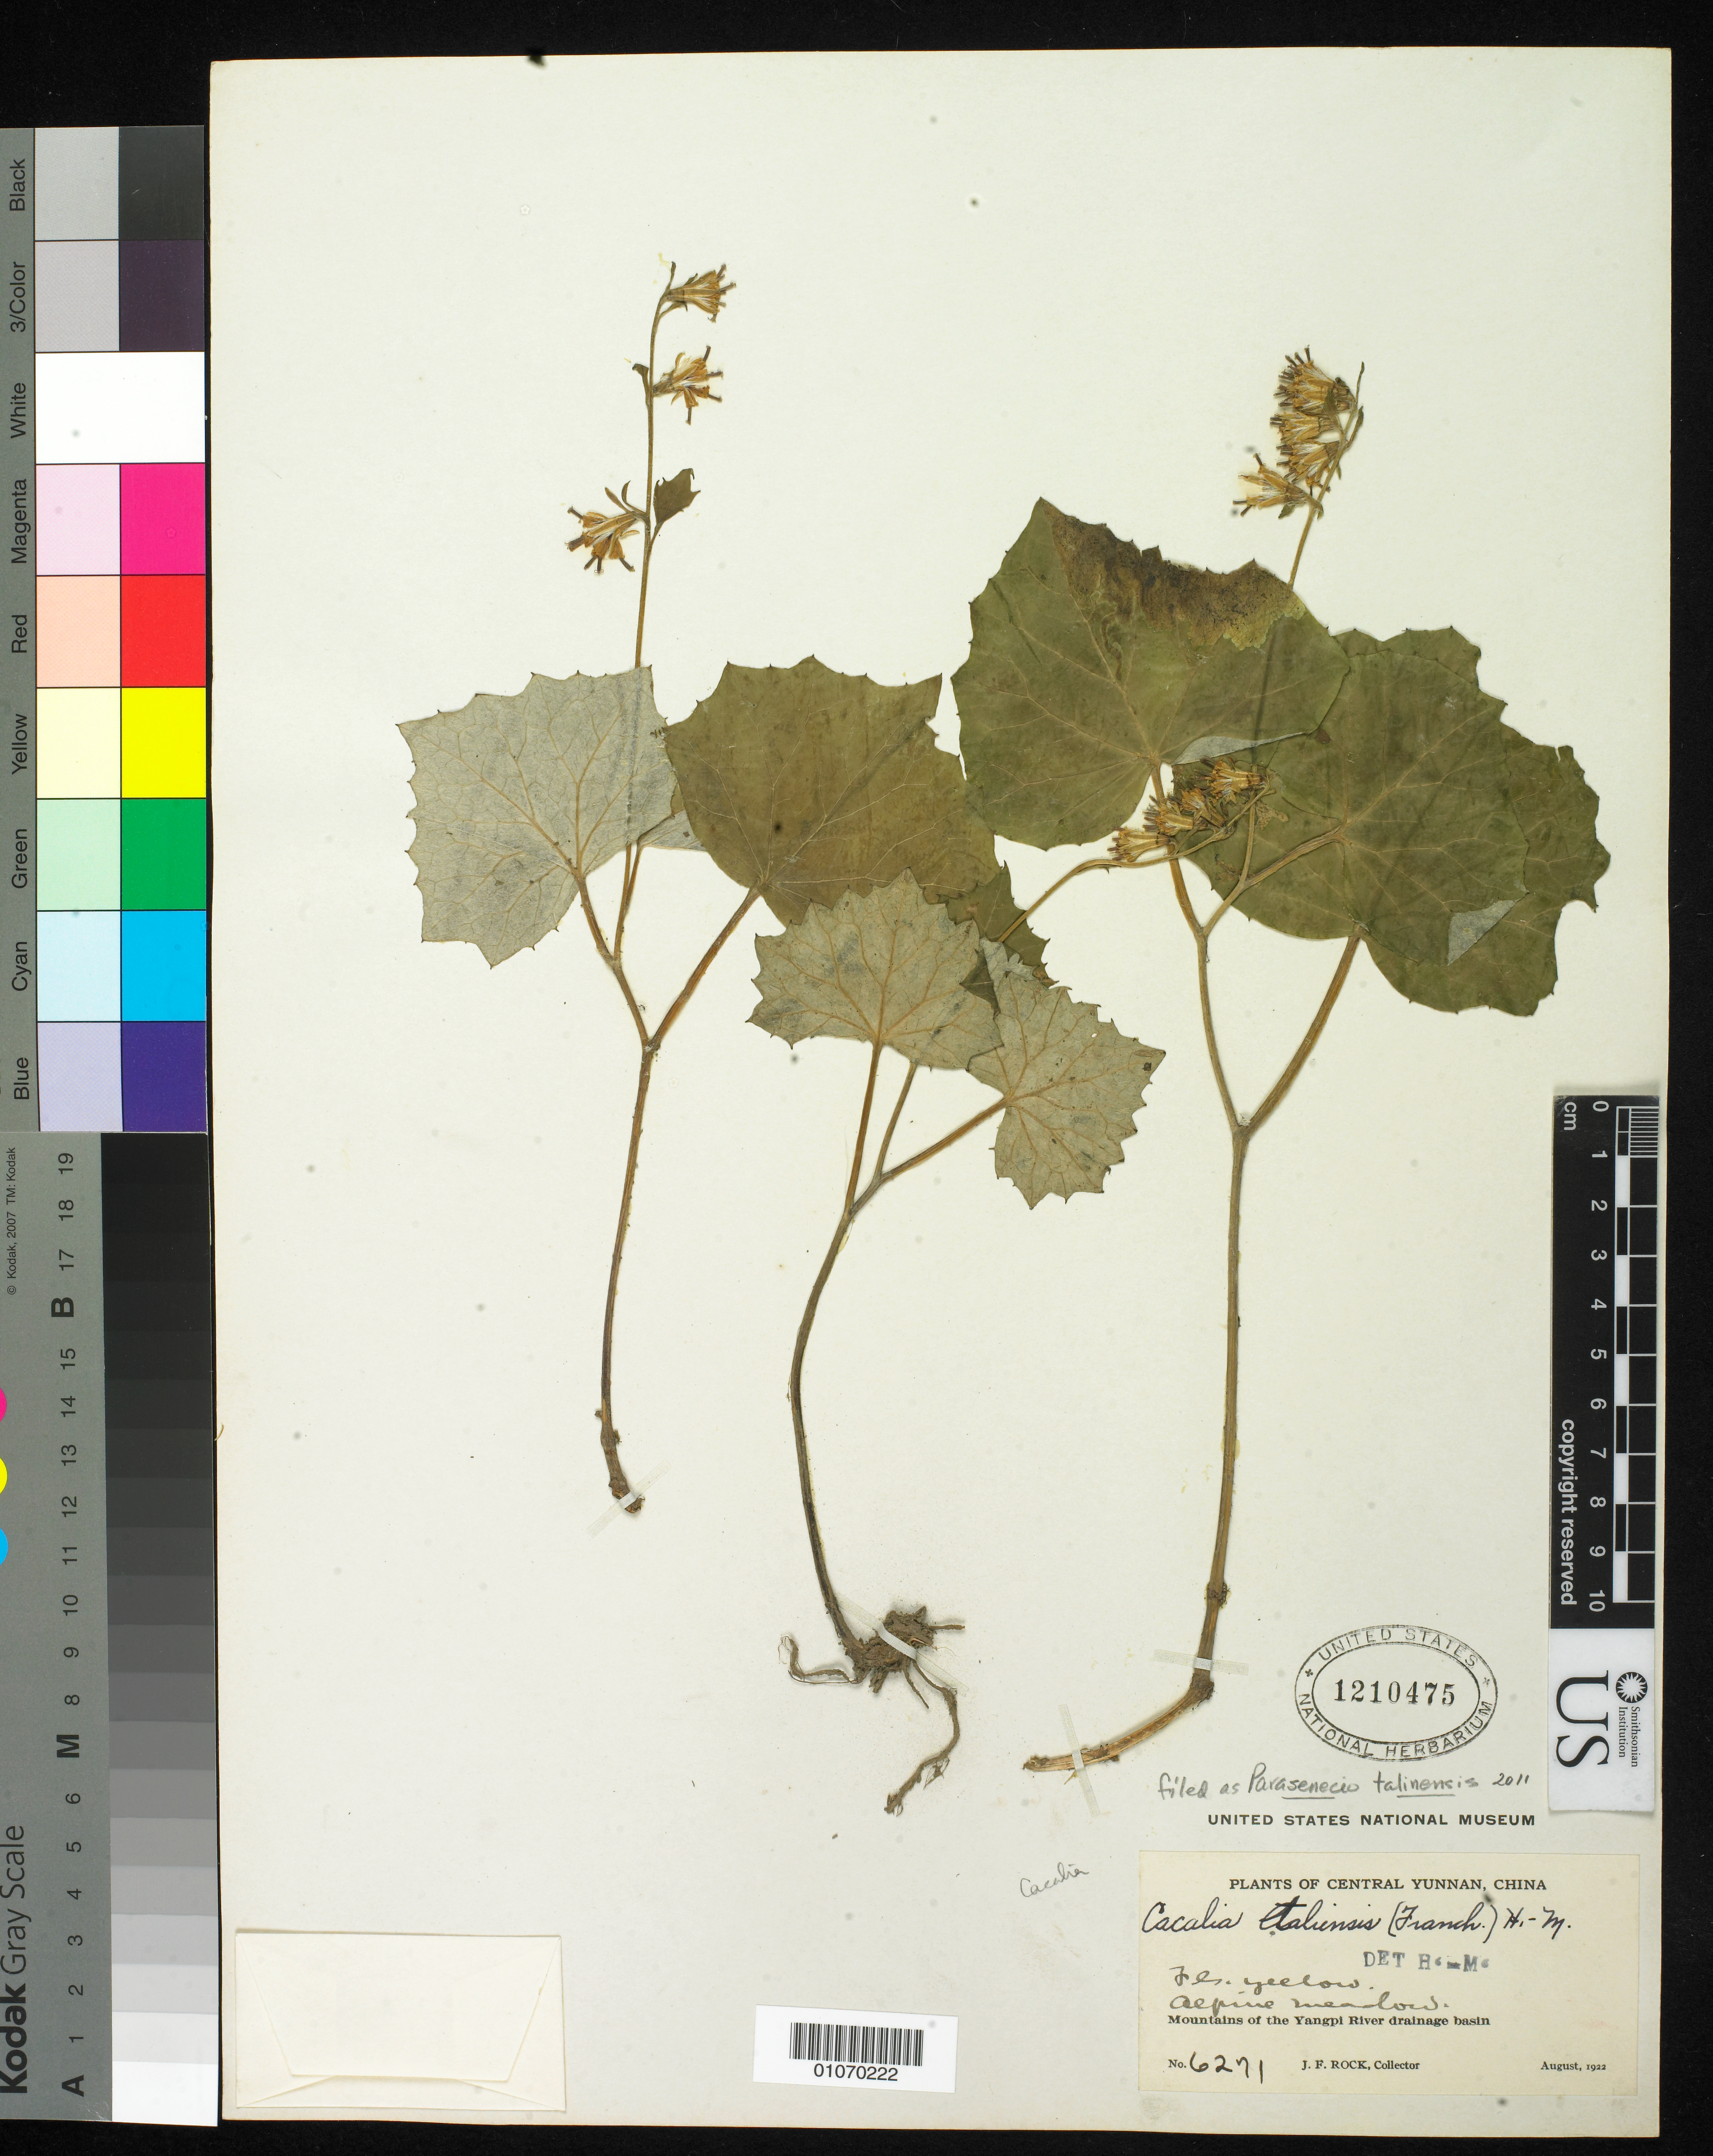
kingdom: Plantae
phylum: Tracheophyta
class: Magnoliopsida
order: Asterales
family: Asteraceae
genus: Parasenecio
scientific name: Parasenecio taliensis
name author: (Franch.) Y.L. Chen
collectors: J. F. Rock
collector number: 6271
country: China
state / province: Yunnan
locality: Mountains of the Yangpi River drainage basin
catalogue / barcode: US 1210475